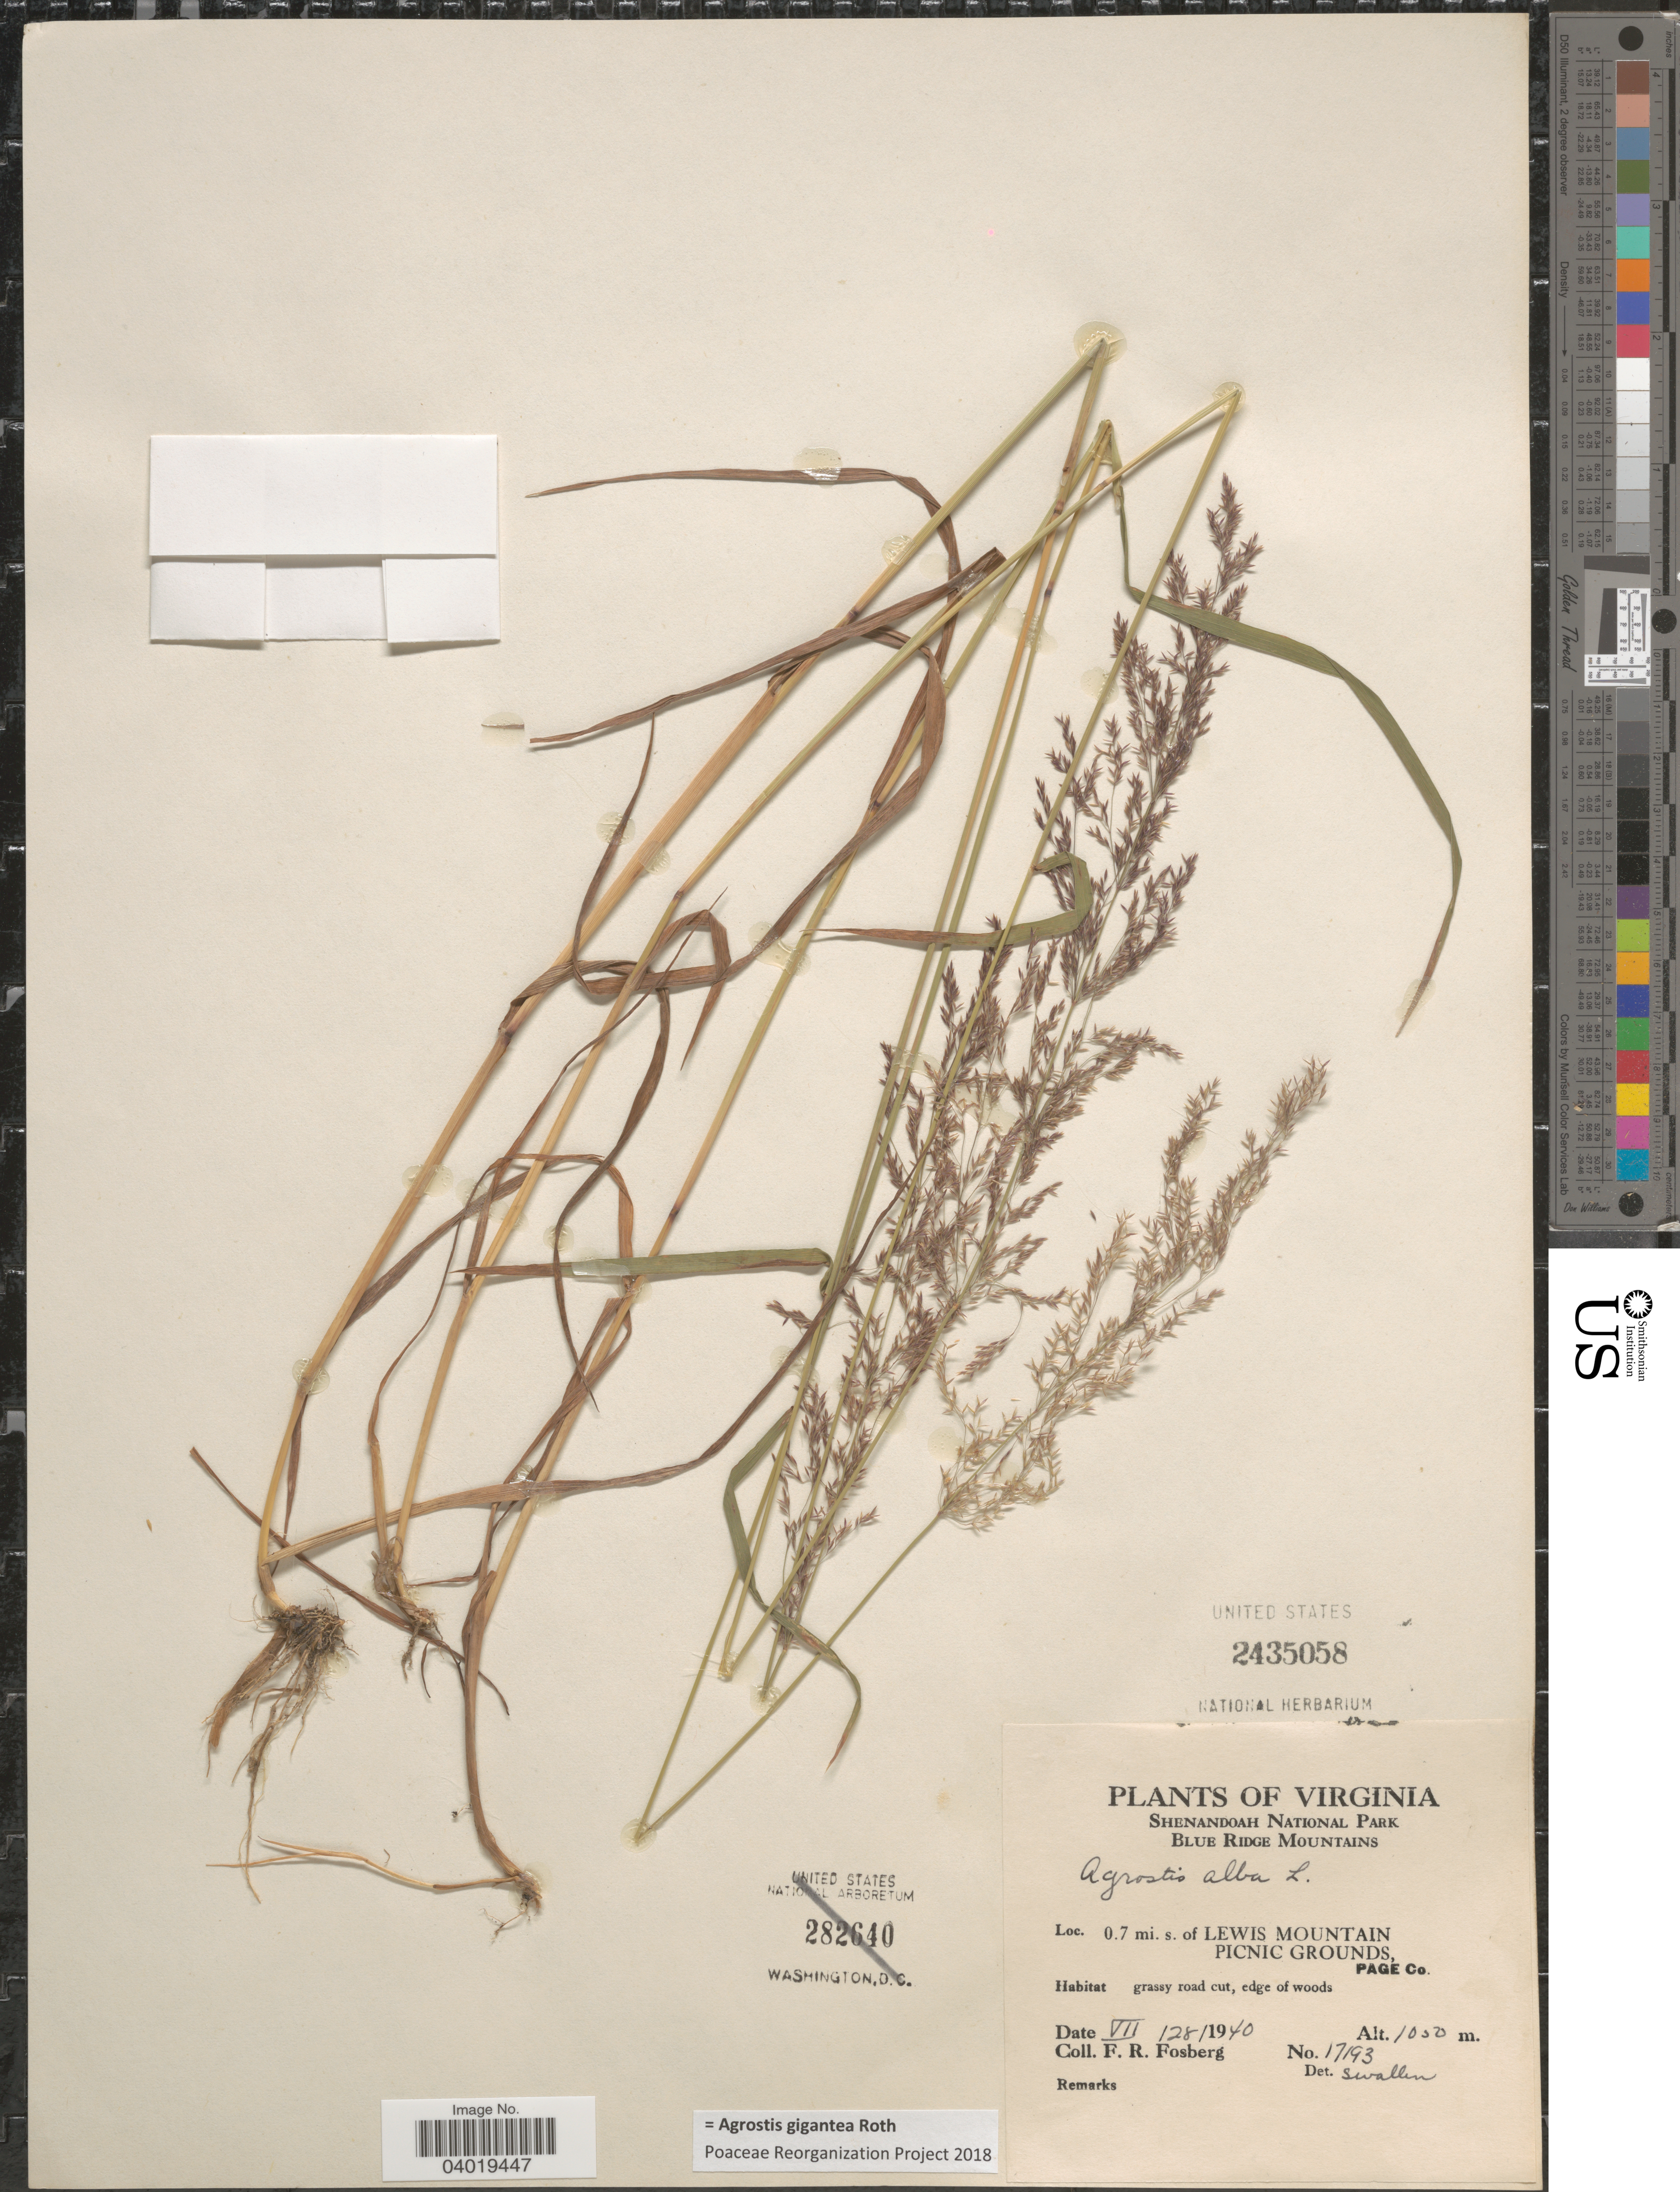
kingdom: Plantae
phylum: Tracheophyta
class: Liliopsida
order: Poales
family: Poaceae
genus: Agrostis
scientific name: Agrostis gigantea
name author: Roth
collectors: F. R. Fosberg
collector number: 17193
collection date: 1940-07-28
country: United States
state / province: Virginia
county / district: Page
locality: Shenandoah National Park. Blue Ridge Mountains. 0.7 mi. s. of Lewis Mountain. Picnic Grounds, Page Co.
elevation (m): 1050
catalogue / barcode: US 2435058